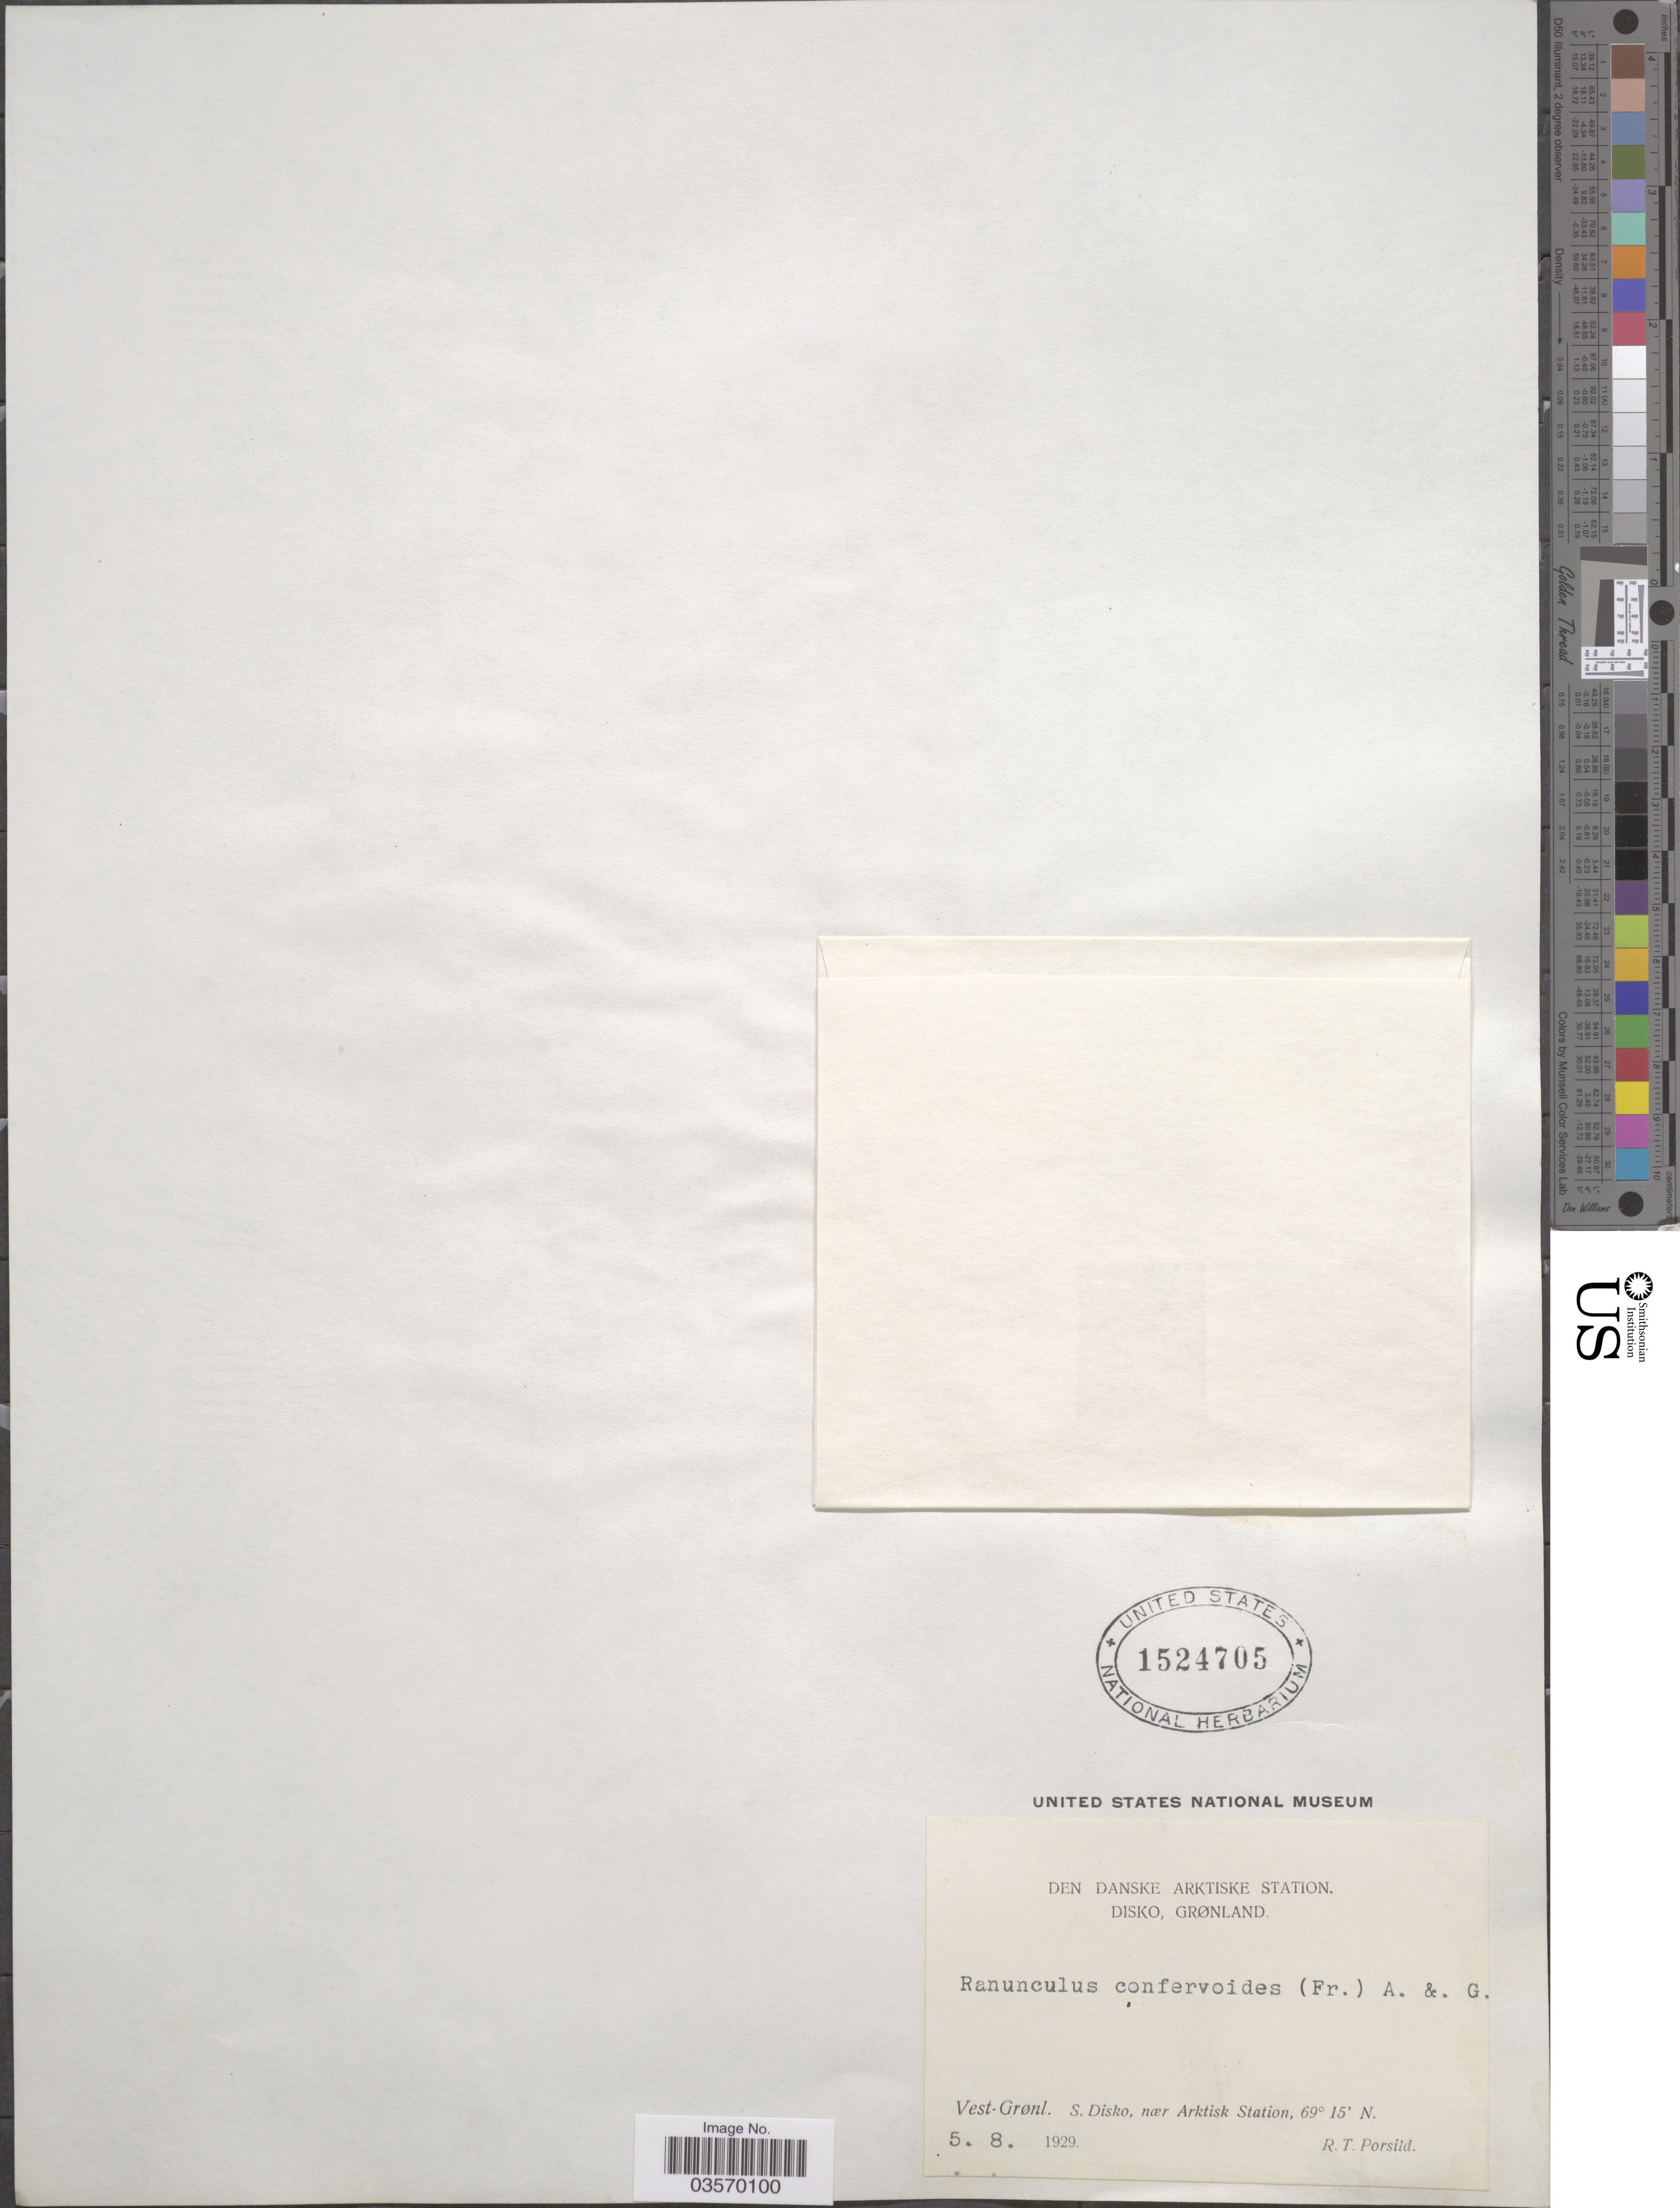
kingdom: Plantae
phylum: Tracheophyta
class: Magnoliopsida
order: Ranunculales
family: Ranunculaceae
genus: Ranunculus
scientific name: Ranunculus sp.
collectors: R. T. Porsild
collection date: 1929-08-05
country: Greenland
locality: Den Danske Arktiske Station. Disko. Vest-Grønl. S. Disko, nær Arktisk Station.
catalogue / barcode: US 1524705